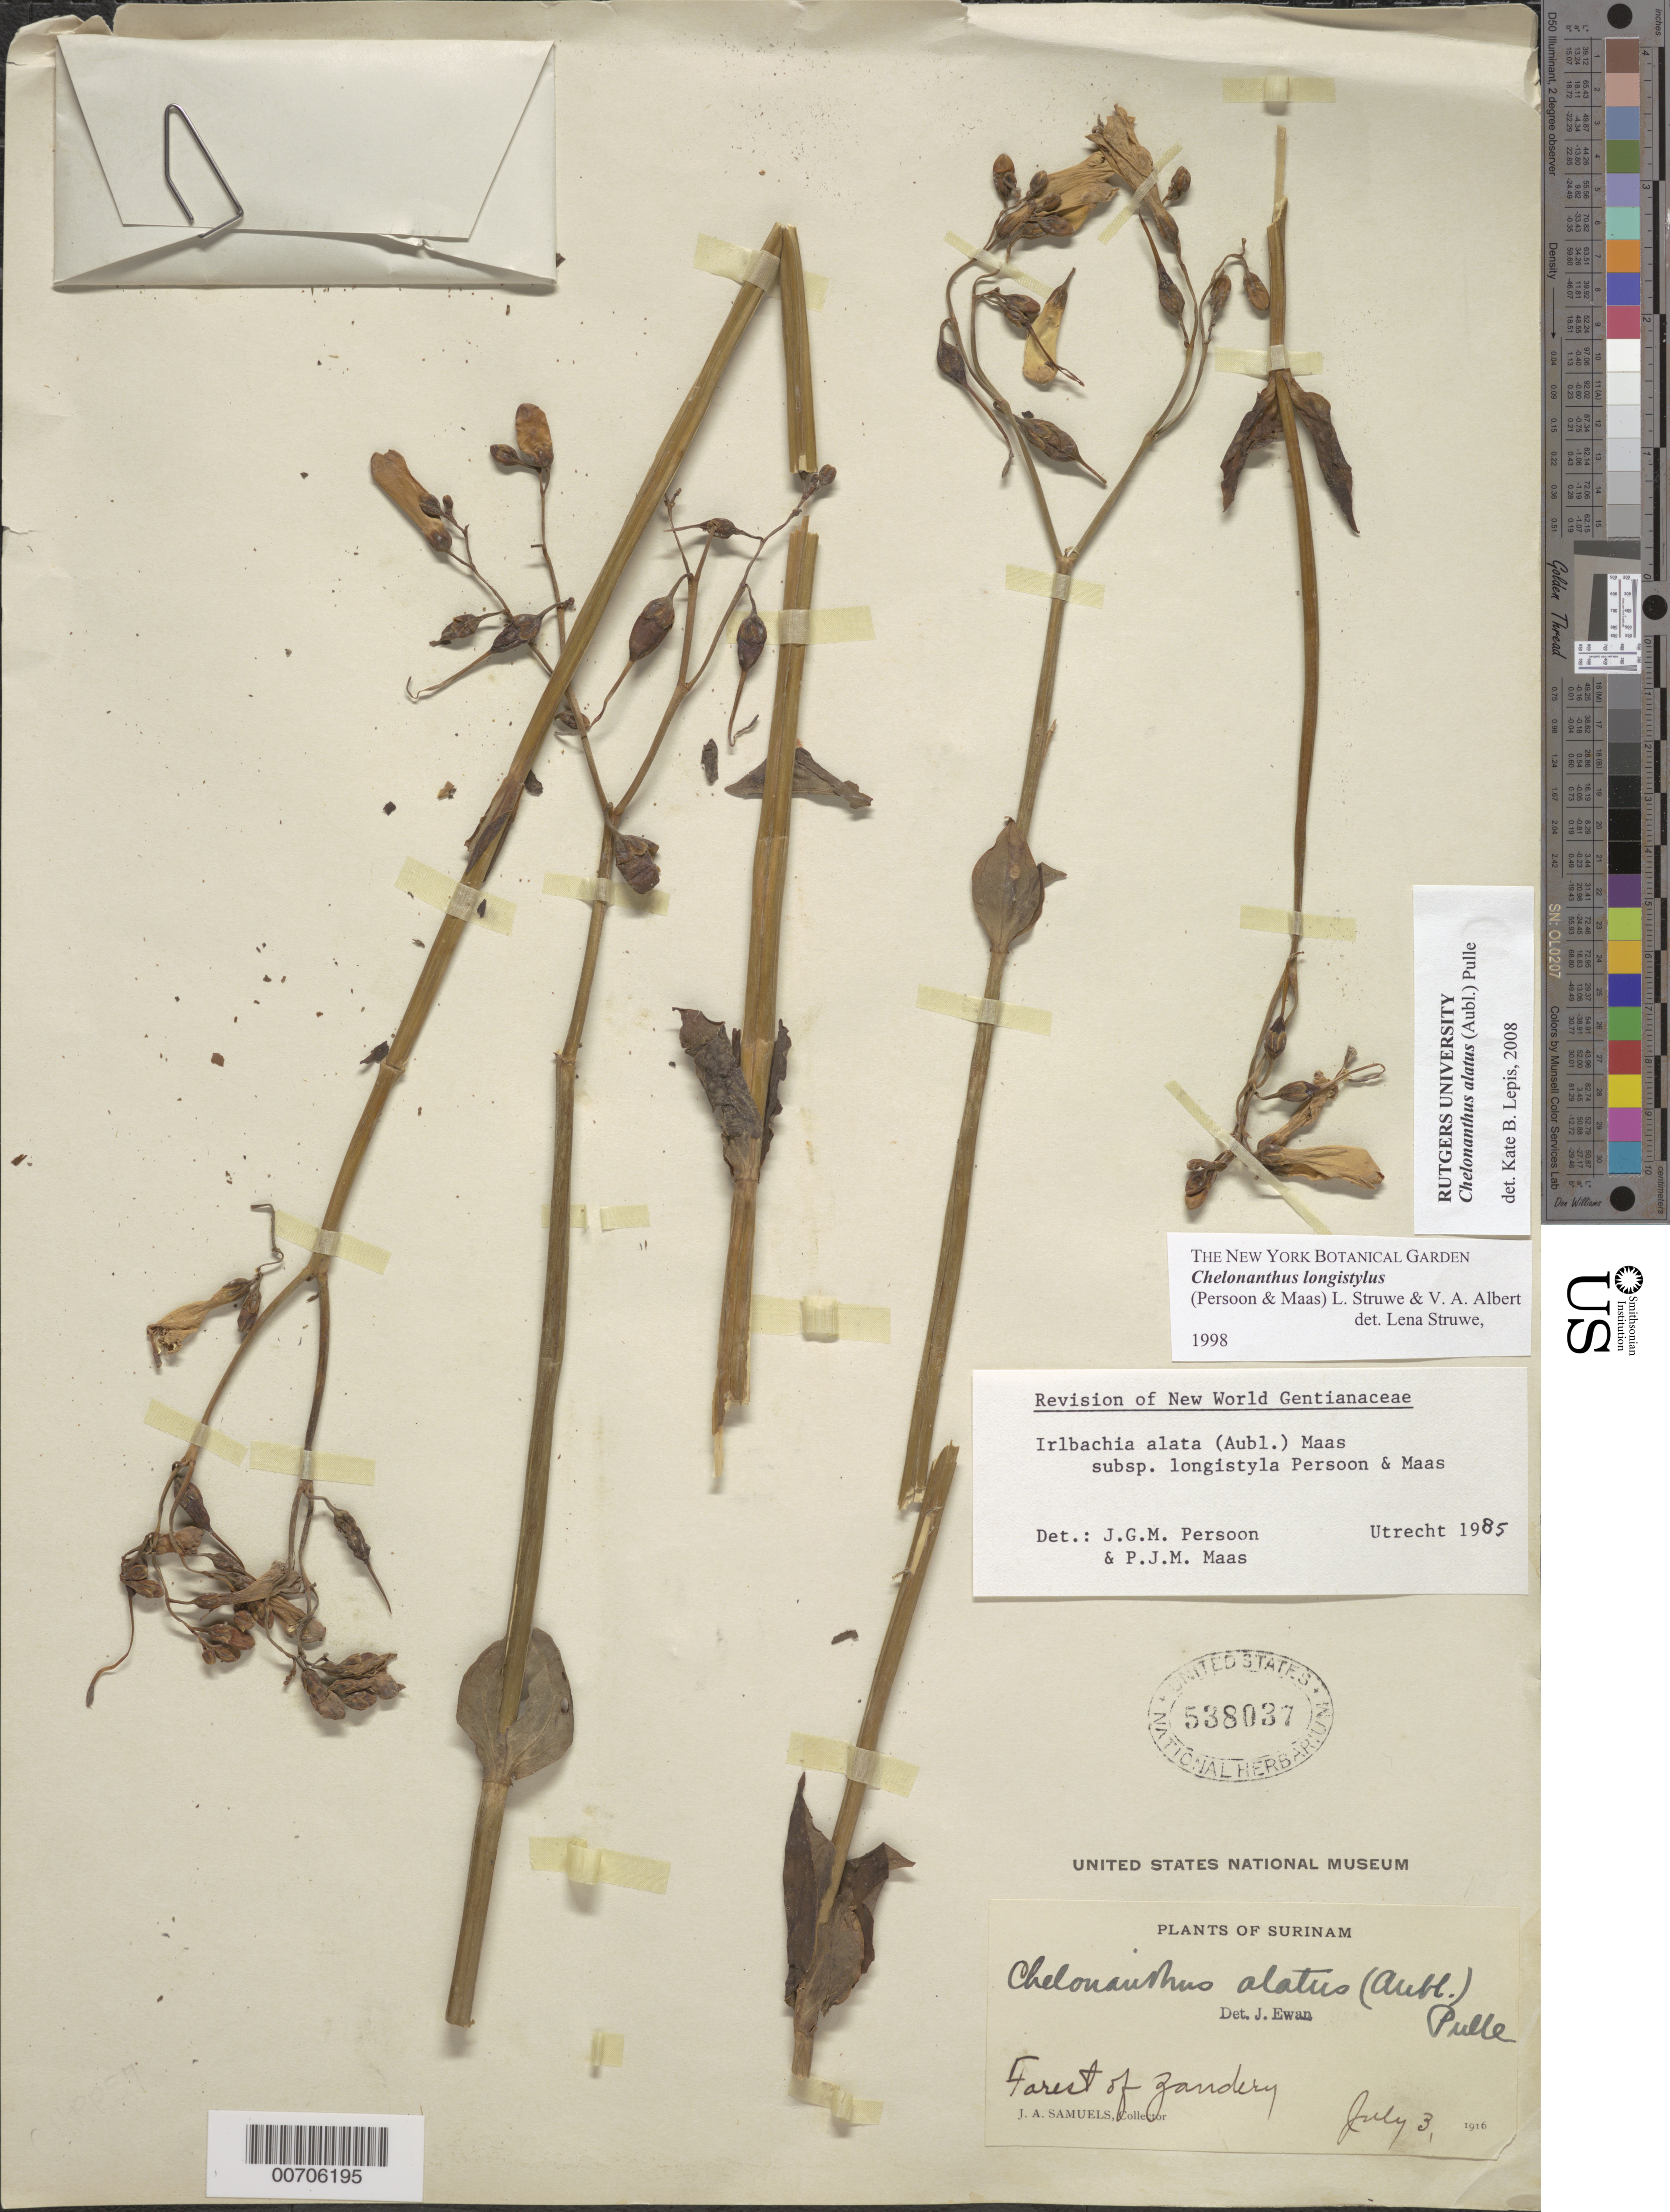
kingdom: Plantae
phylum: Tracheophyta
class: Magnoliopsida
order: Gentianales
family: Gentianaceae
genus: Chelonanthus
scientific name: Chelonanthus longistylus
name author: (Pers. & Maas) Struwe & V.A. Albert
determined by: Struwe, L.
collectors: J. A. Samuels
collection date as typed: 3-Jul-16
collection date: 1916-07-03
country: Suriname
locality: Zanderij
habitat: Forest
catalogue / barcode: US 538037